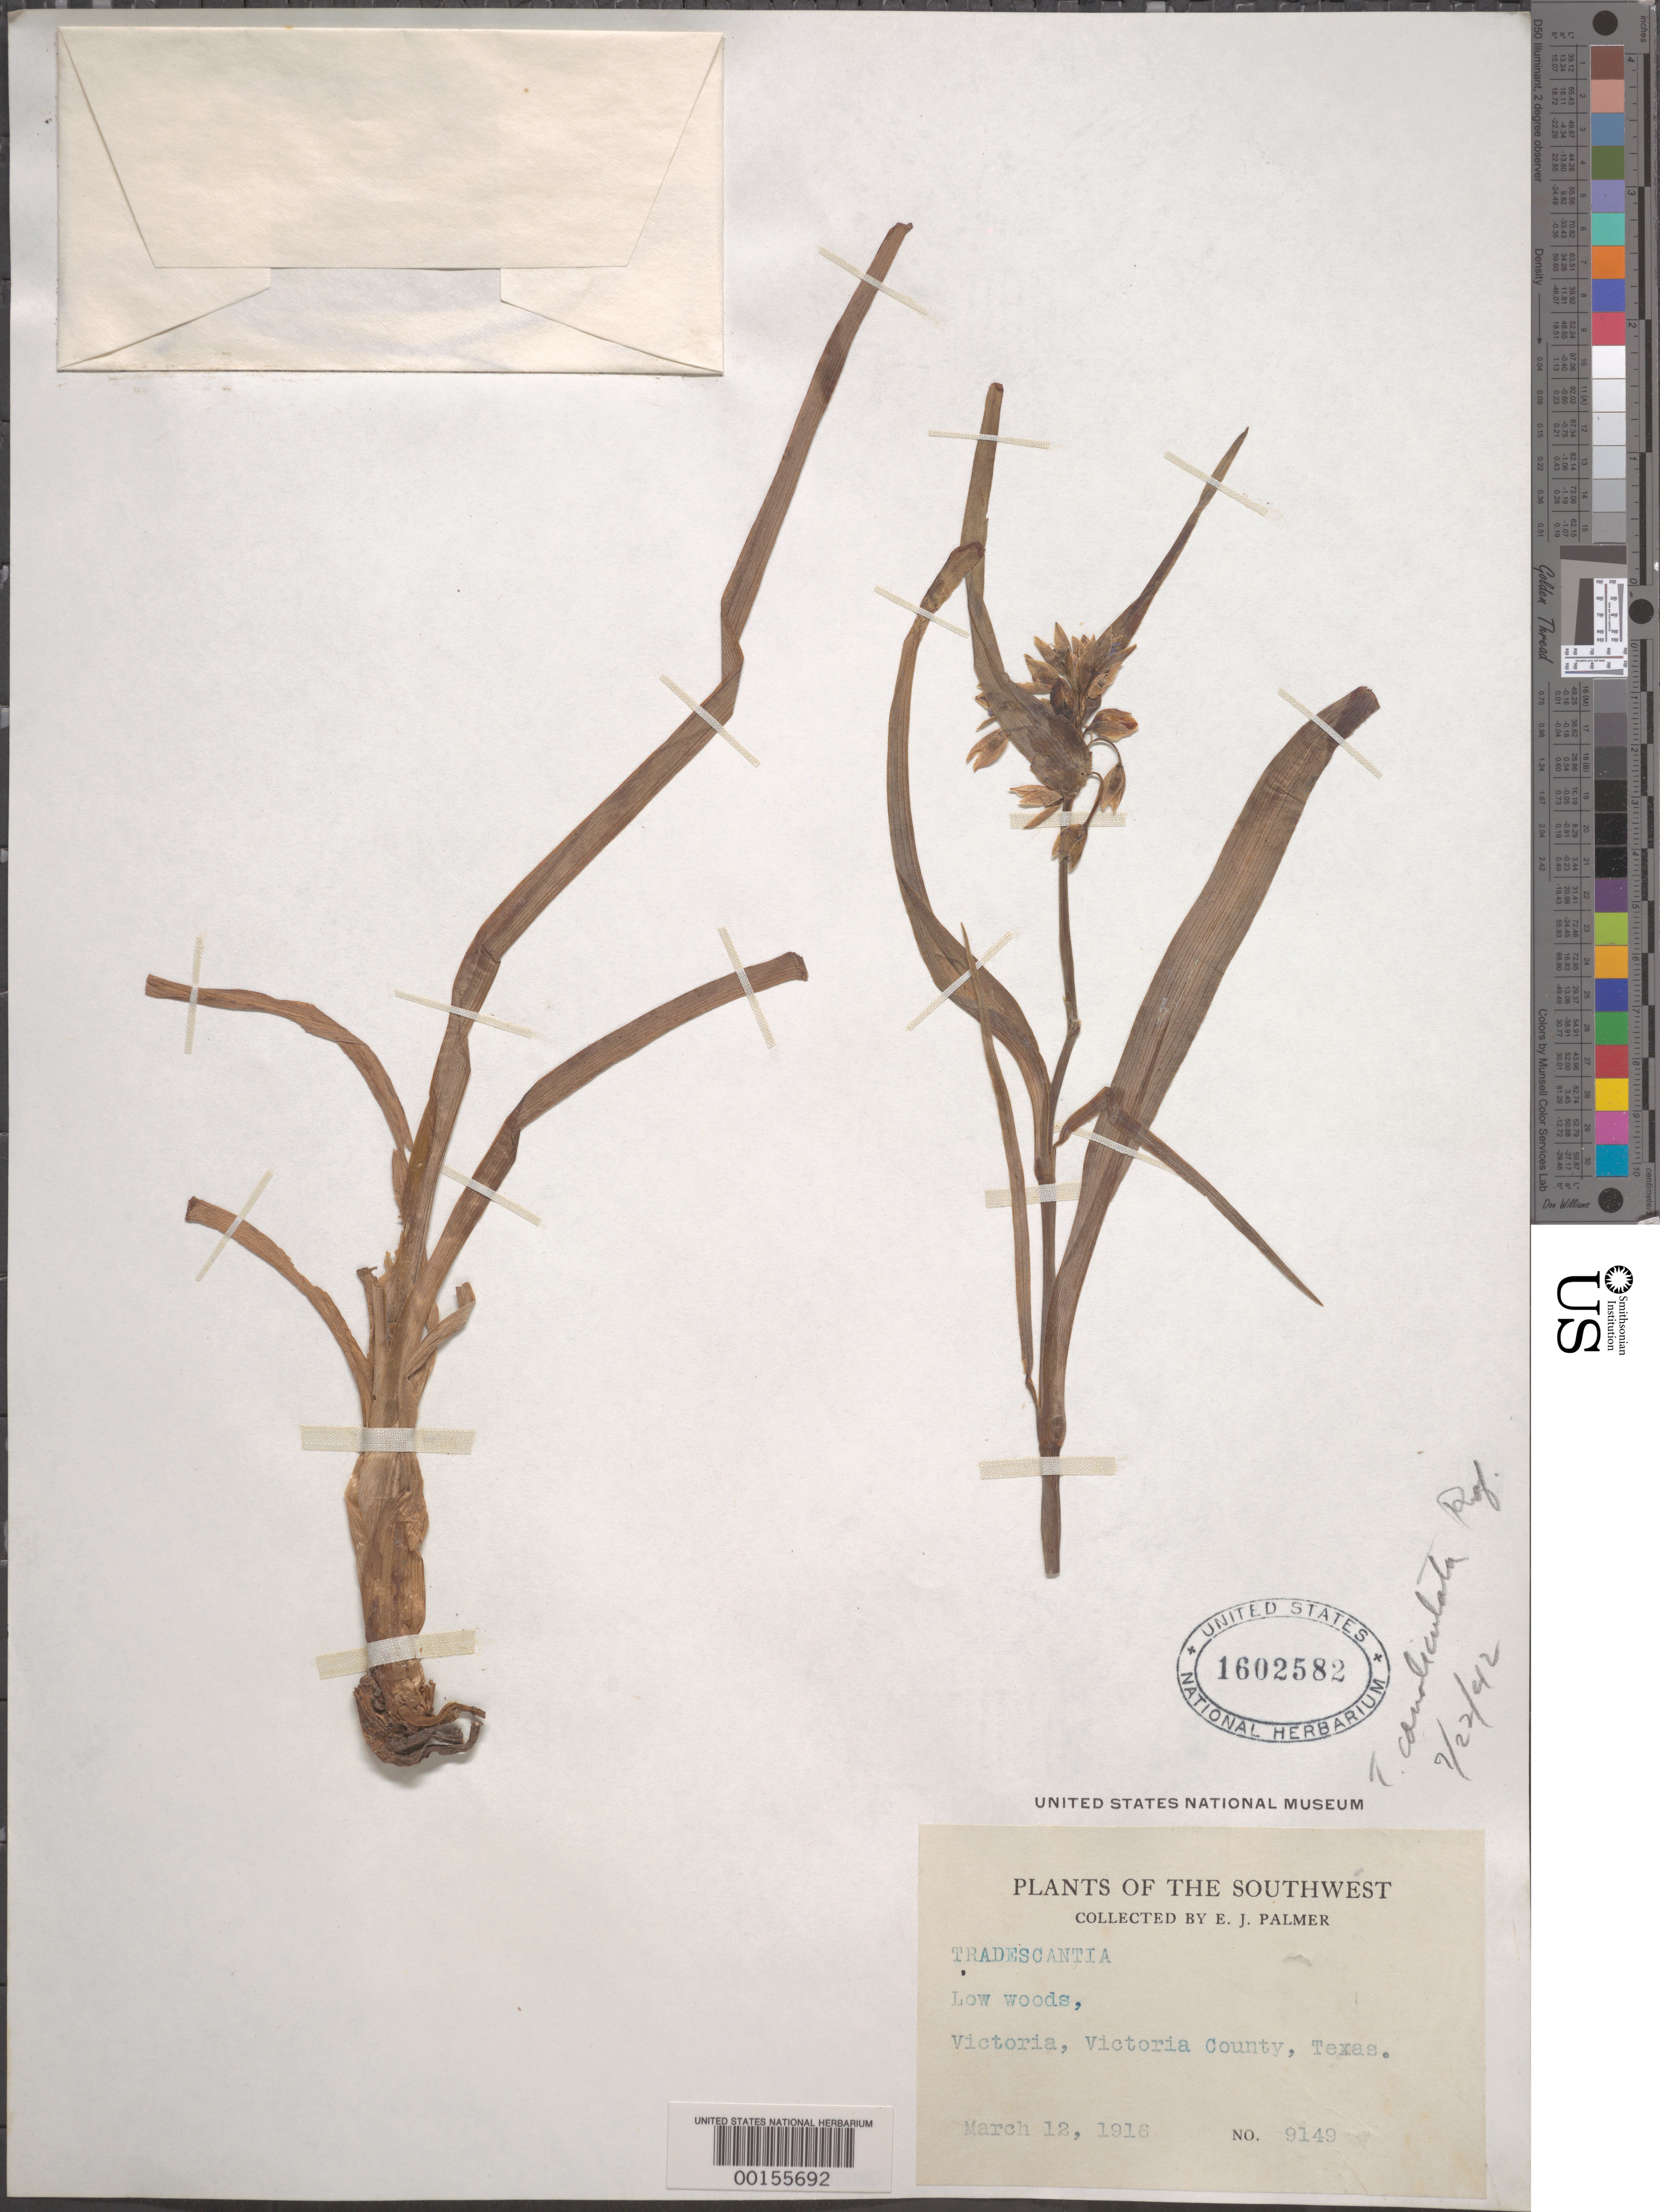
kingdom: Plantae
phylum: Tracheophyta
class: Liliopsida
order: Commelinales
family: Commelinaceae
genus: Tradescantia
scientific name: Tradescantia ohiensis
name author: Raf.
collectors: E. J. Palmer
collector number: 9149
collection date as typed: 12 Mar 1916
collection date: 1916-03-12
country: United States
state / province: Texas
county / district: Victoria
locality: Victoria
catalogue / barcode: US 1602582